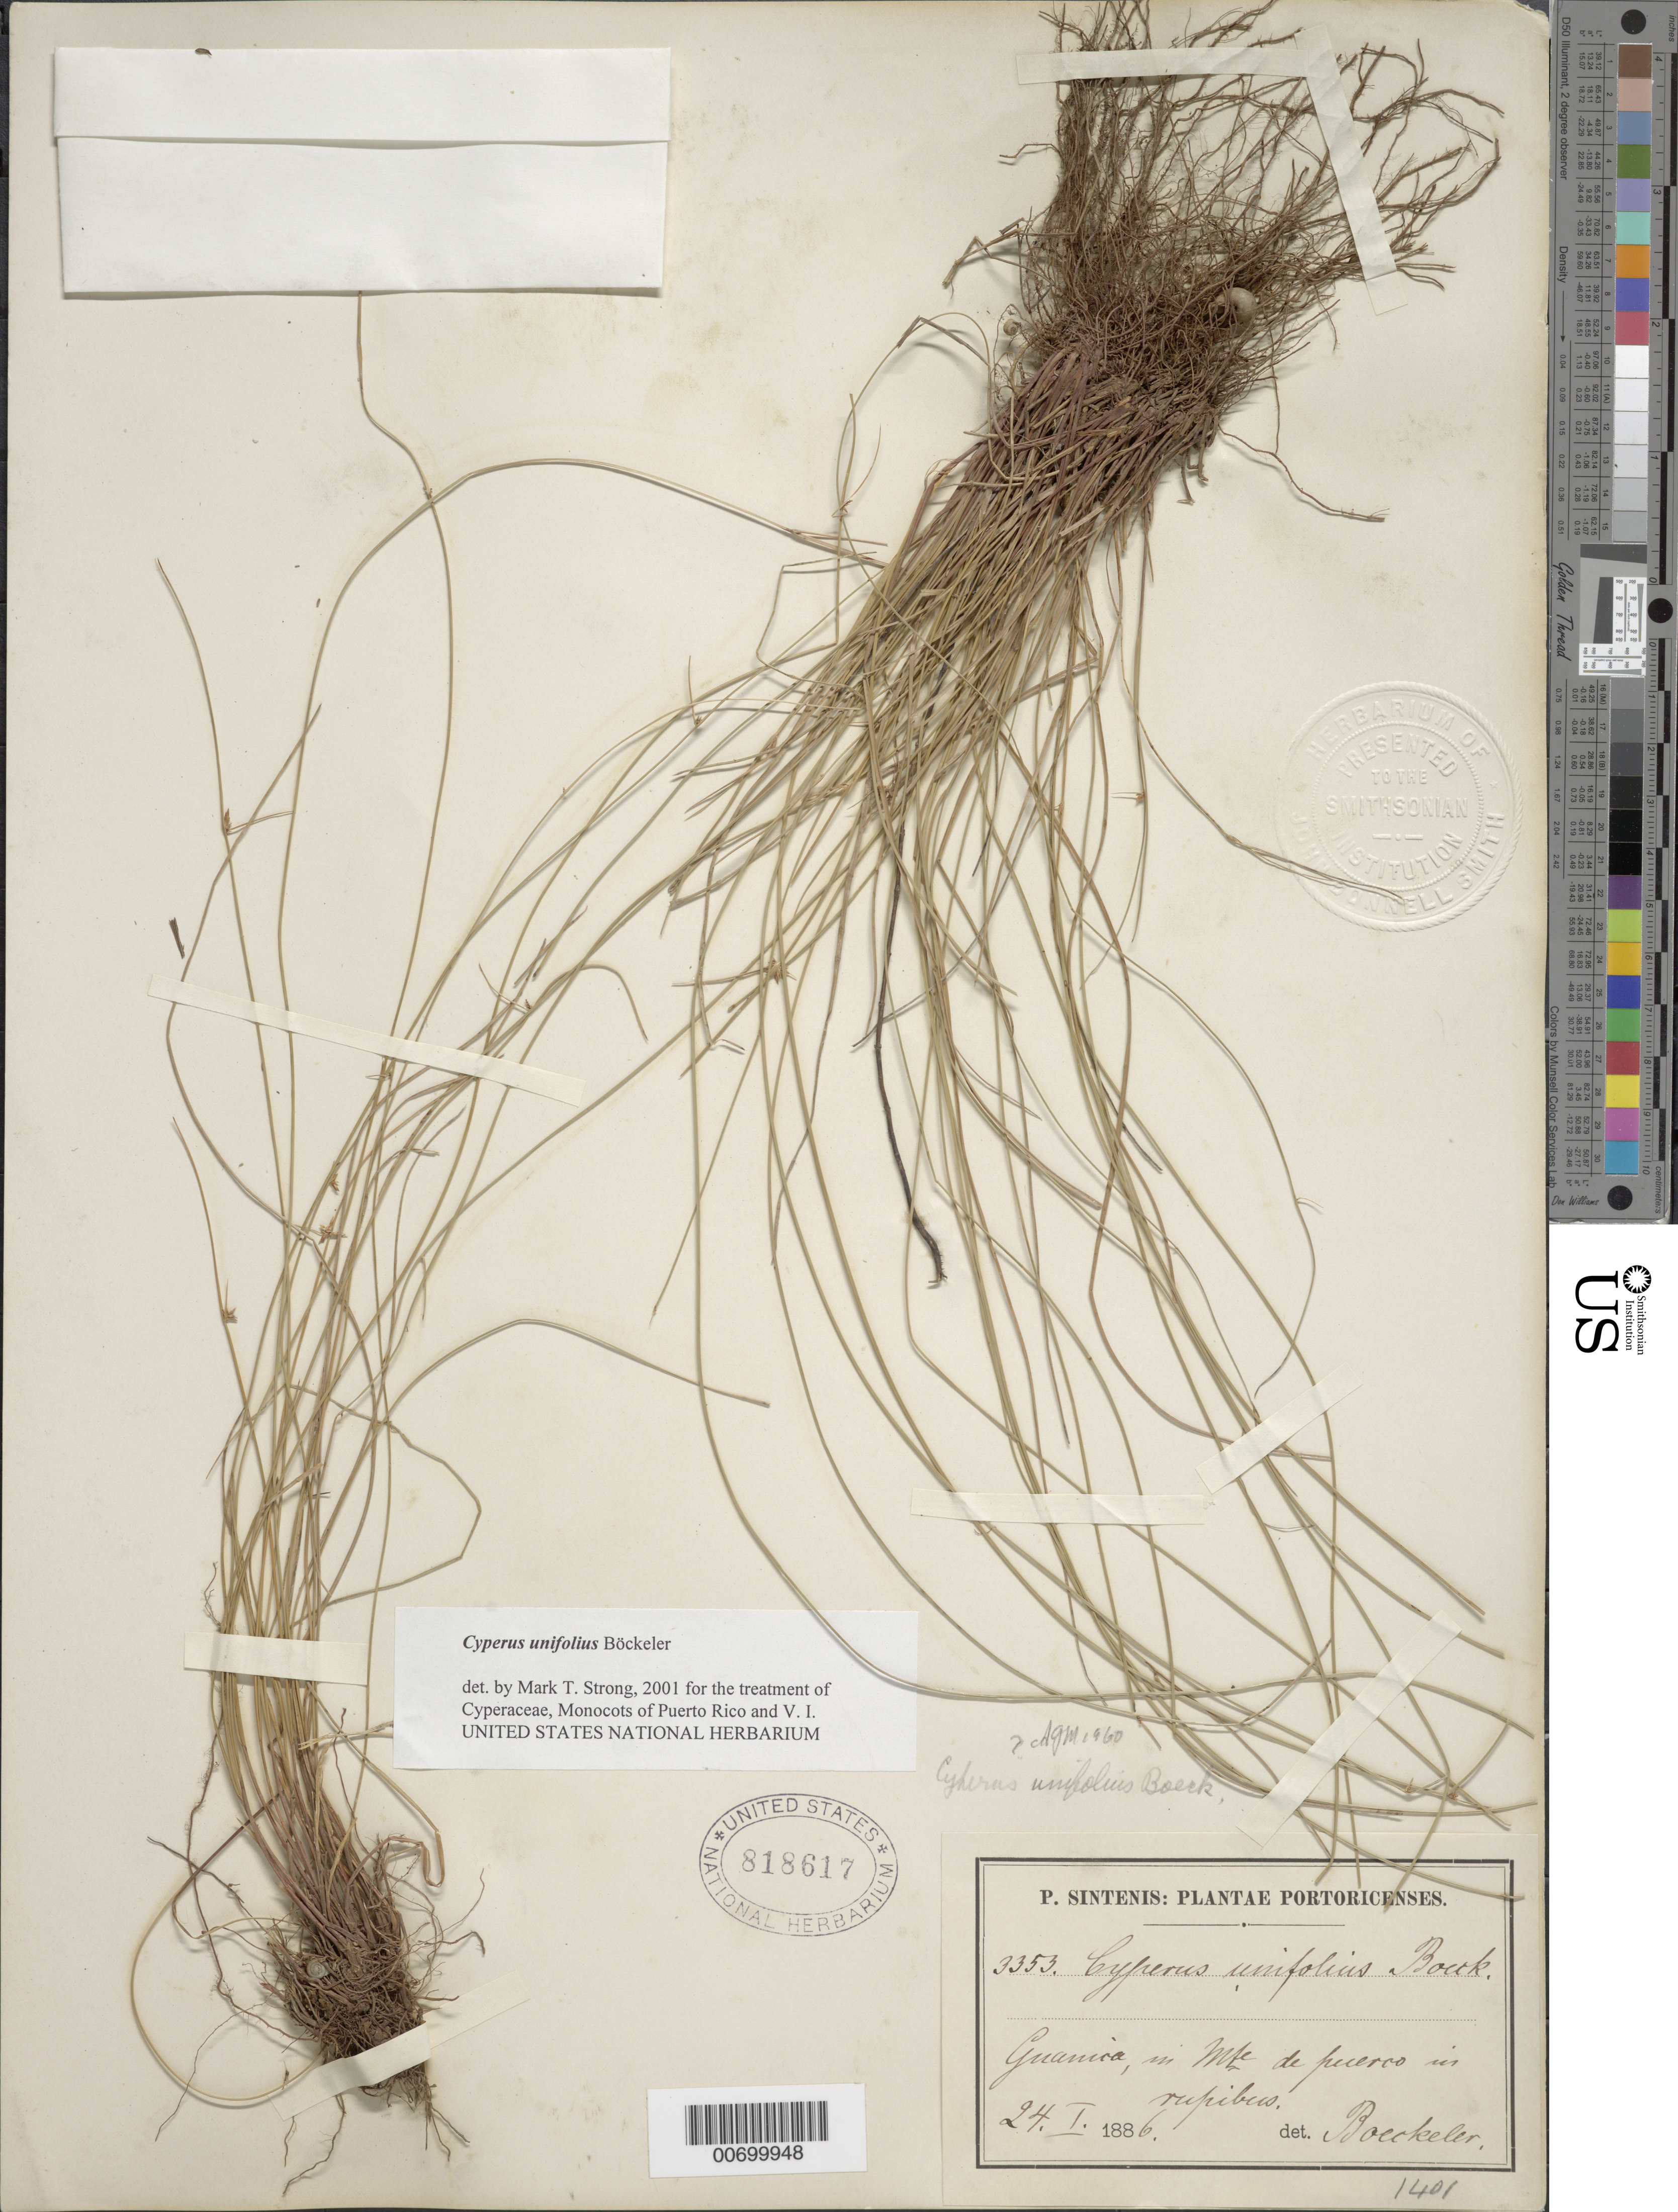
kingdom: Plantae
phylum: Tracheophyta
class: Liliopsida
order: Poales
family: Cyperaceae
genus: Cyperus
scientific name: Cyperus unifolius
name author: Boeckeler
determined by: Strong, M. T., (US), Smithsonian Institution - National Museum of Natural History (UNITED STATES)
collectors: P. Sintenis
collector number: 3353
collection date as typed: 24 Jan 1886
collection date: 1886-01-24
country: Puerto Rico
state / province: Guánica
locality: Guanica.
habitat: In Mte de puerco in rupibus.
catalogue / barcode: US 818617